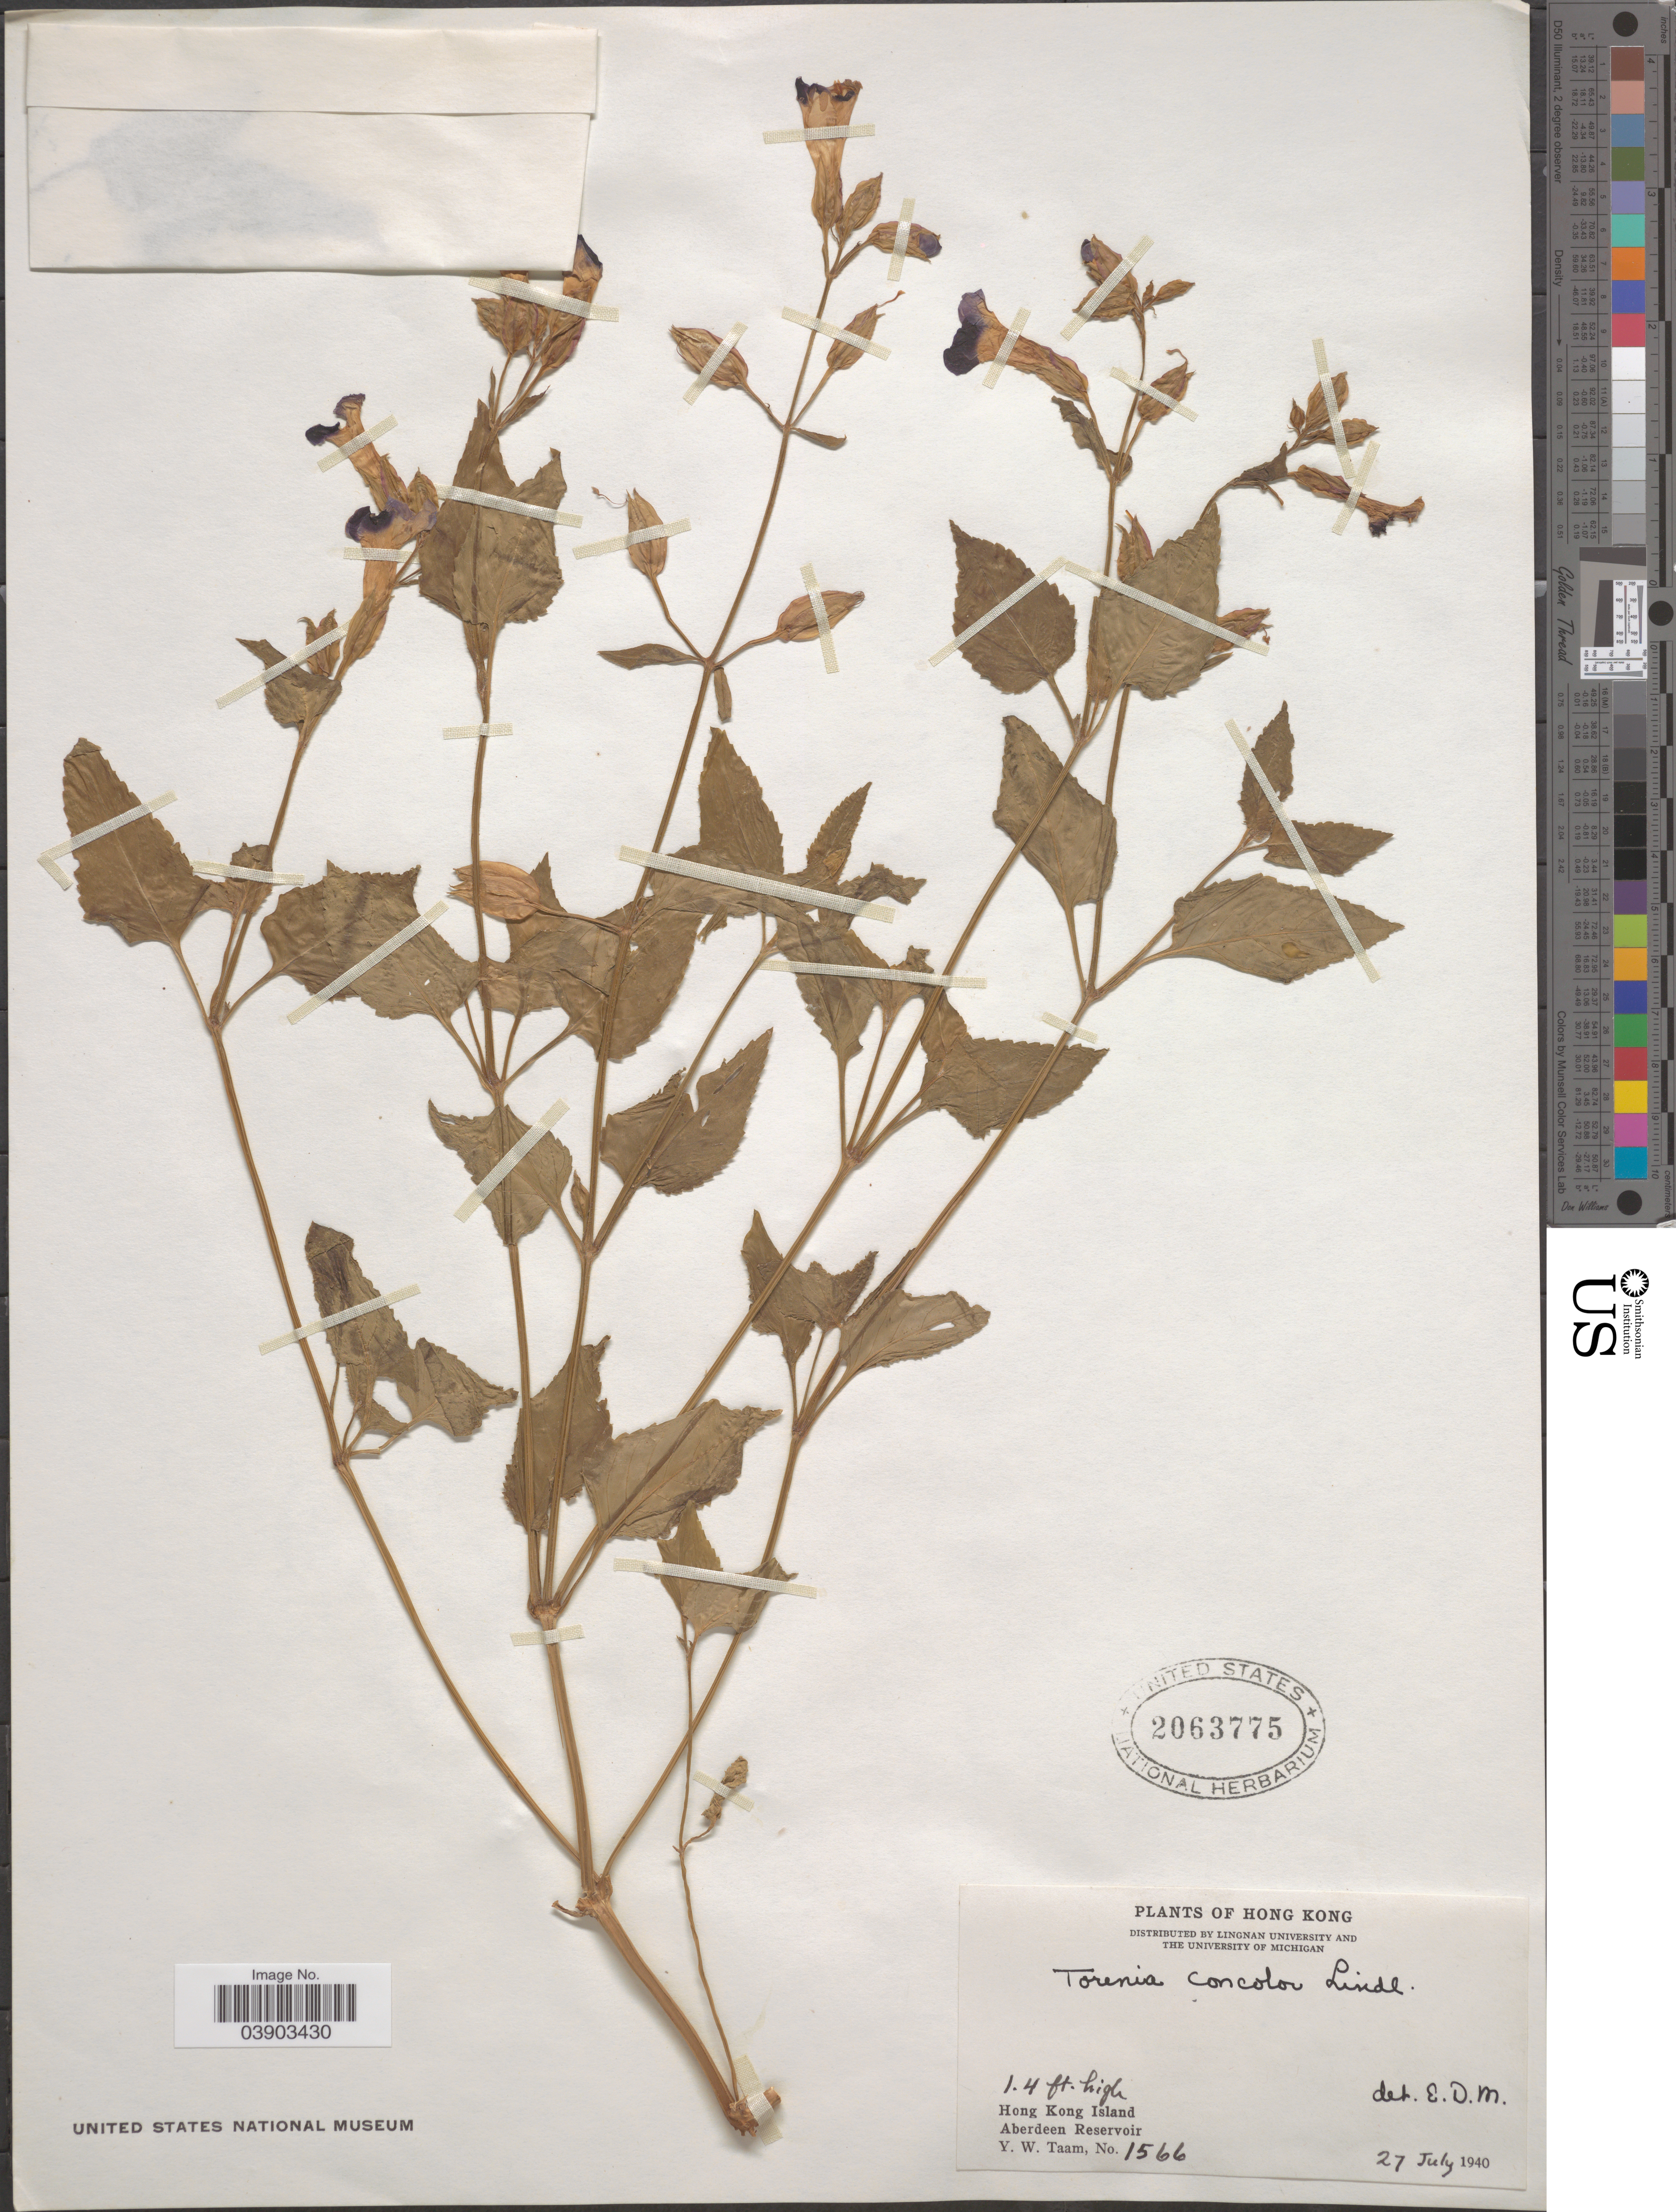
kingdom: Plantae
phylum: Tracheophyta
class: Magnoliopsida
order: Lamiales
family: Linderniaceae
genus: Torenia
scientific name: Torenia concolor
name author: Lindl.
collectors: Y. W. Taam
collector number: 1566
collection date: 1940-07-27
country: China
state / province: Hong Kong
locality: Hong Kong Island. Aberdeen Reservoir.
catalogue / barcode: US 2063775